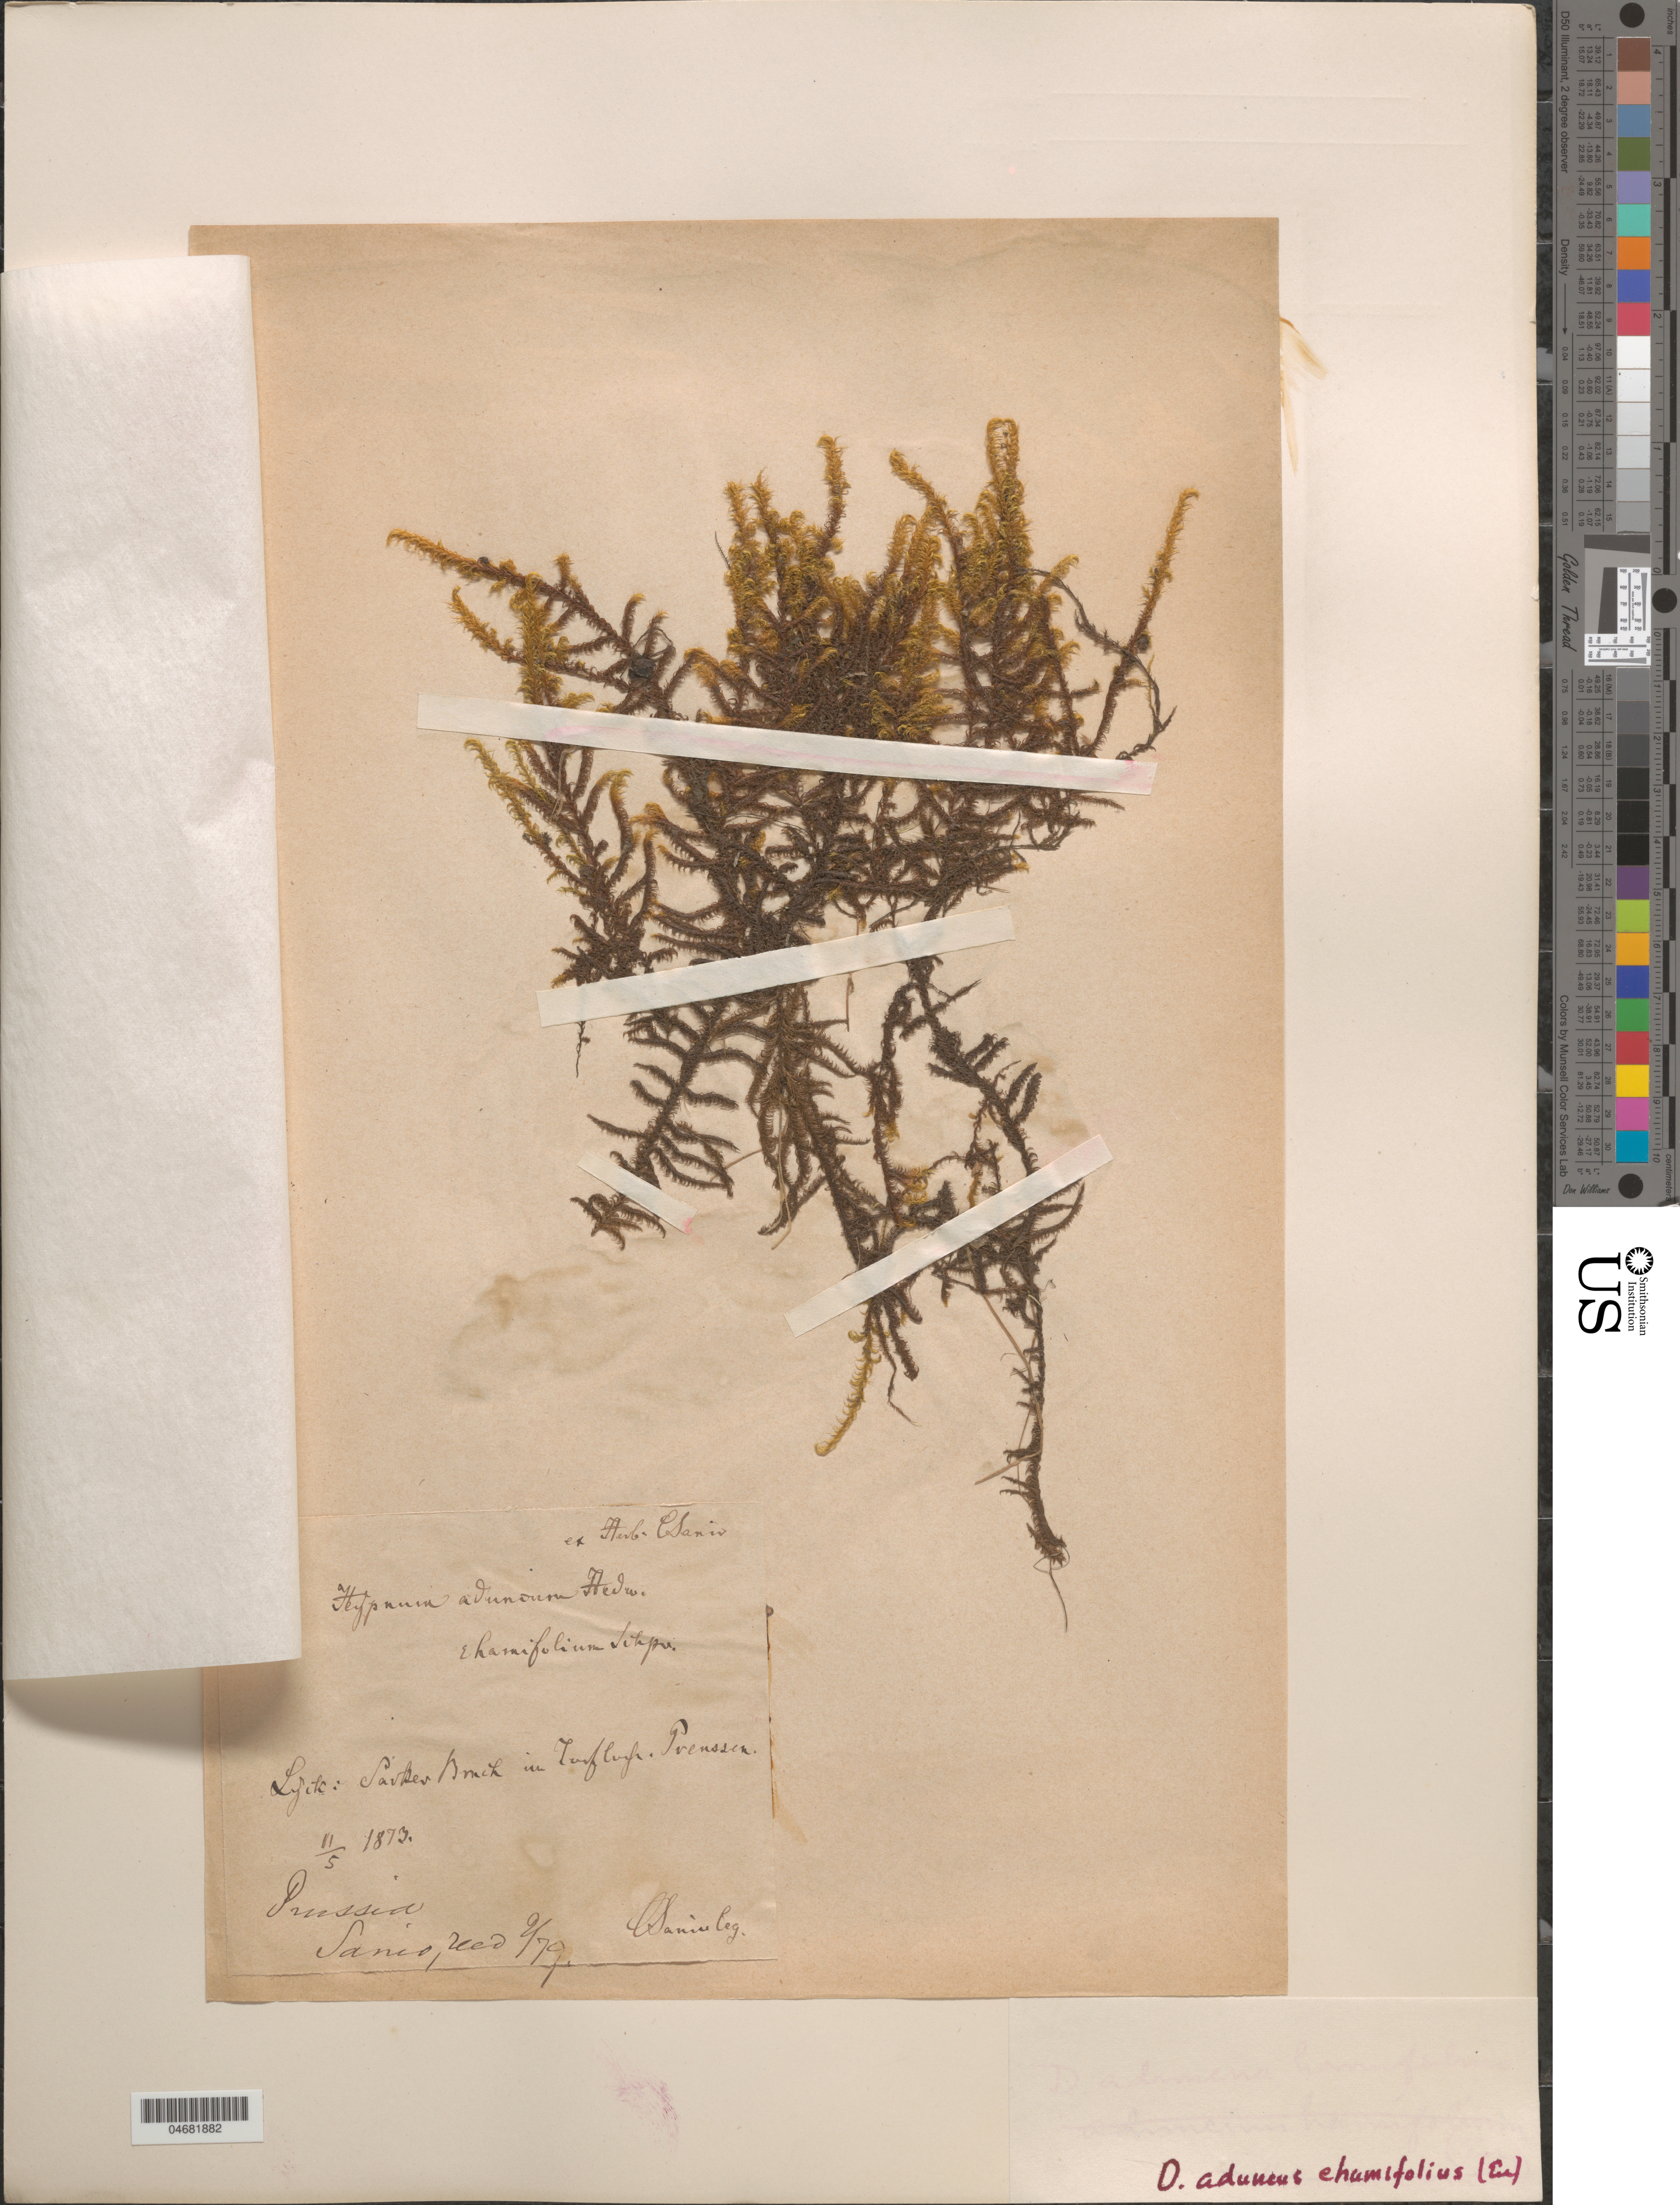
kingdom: Plantae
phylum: Bryophyta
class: Bryopsida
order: Hypnales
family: Hypnaceae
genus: Hypnum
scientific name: Hypnum aduncum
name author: Hedw.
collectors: C. Sanio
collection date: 1873-05-11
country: Poland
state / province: Warminsko-Mazurskie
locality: Preussen. Prussia. Lyck.